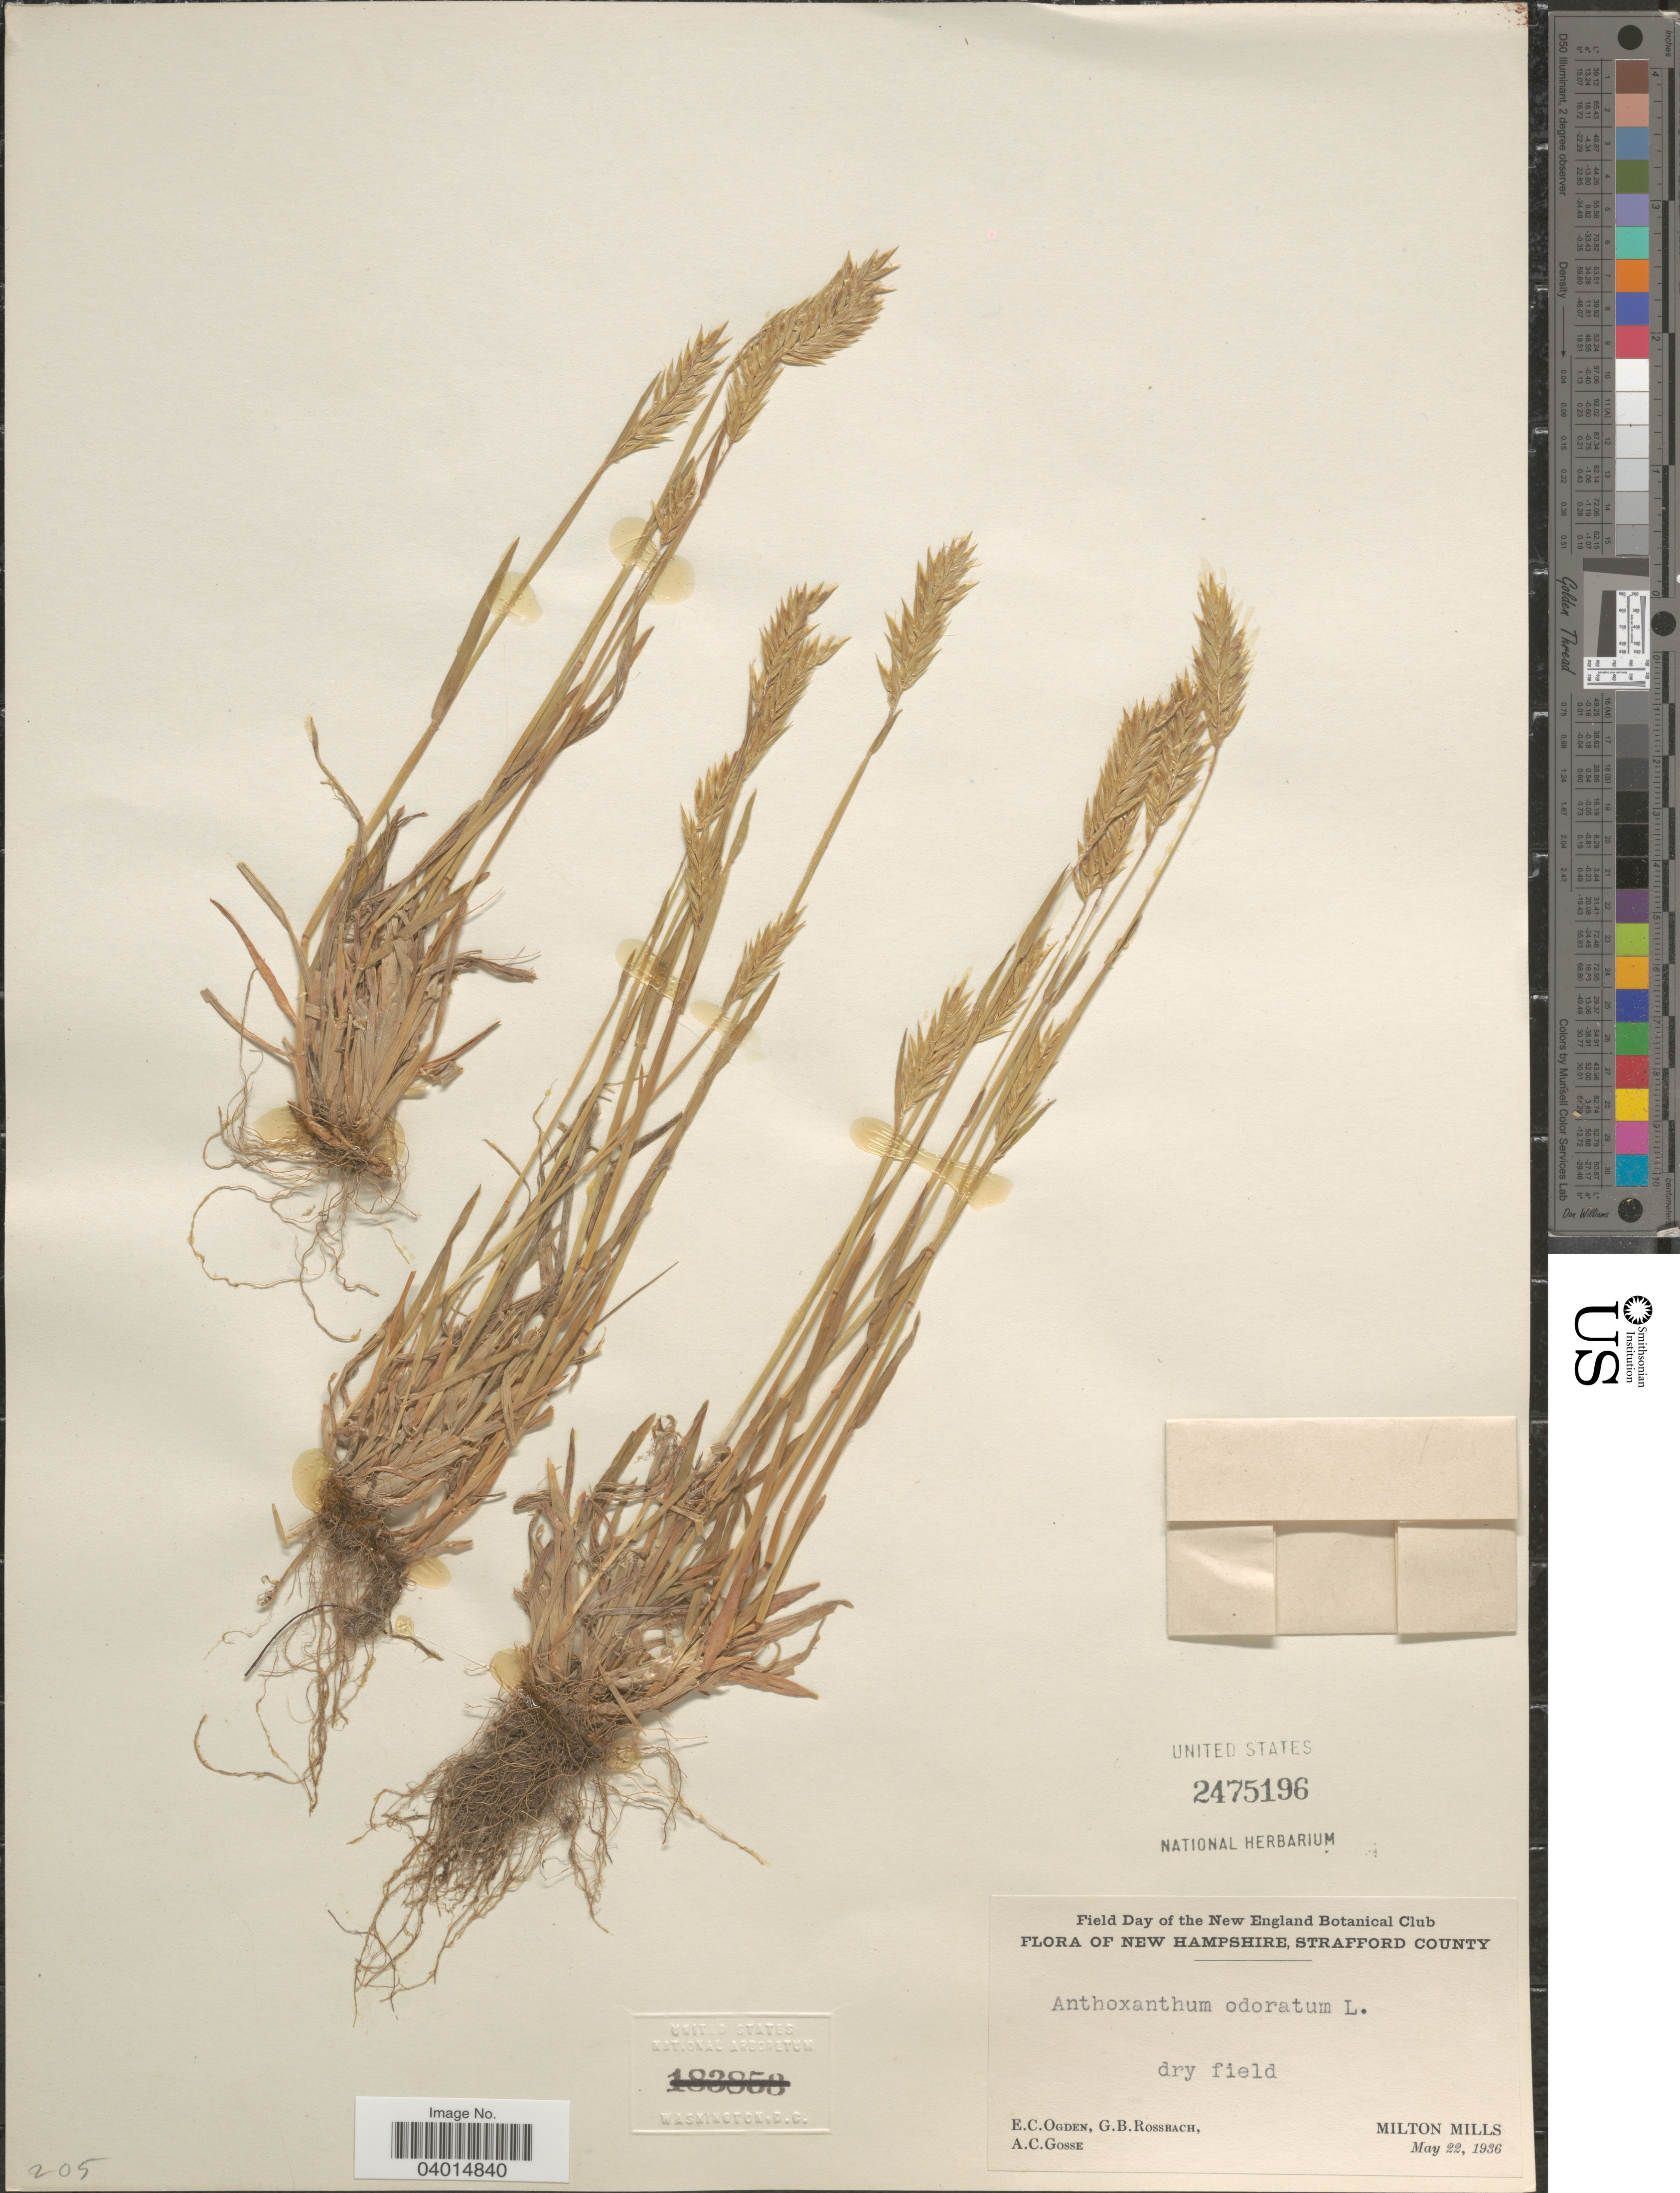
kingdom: Plantae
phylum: Tracheophyta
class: Liliopsida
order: Poales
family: Poaceae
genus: Anthoxanthum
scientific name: Anthoxanthum odoratum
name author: L.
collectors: E. Ogden, G. Rossbach & A. Gosse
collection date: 1936-05-22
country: United States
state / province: New Hampshire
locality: Strafford County. Milton Mills.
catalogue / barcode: US 2475196